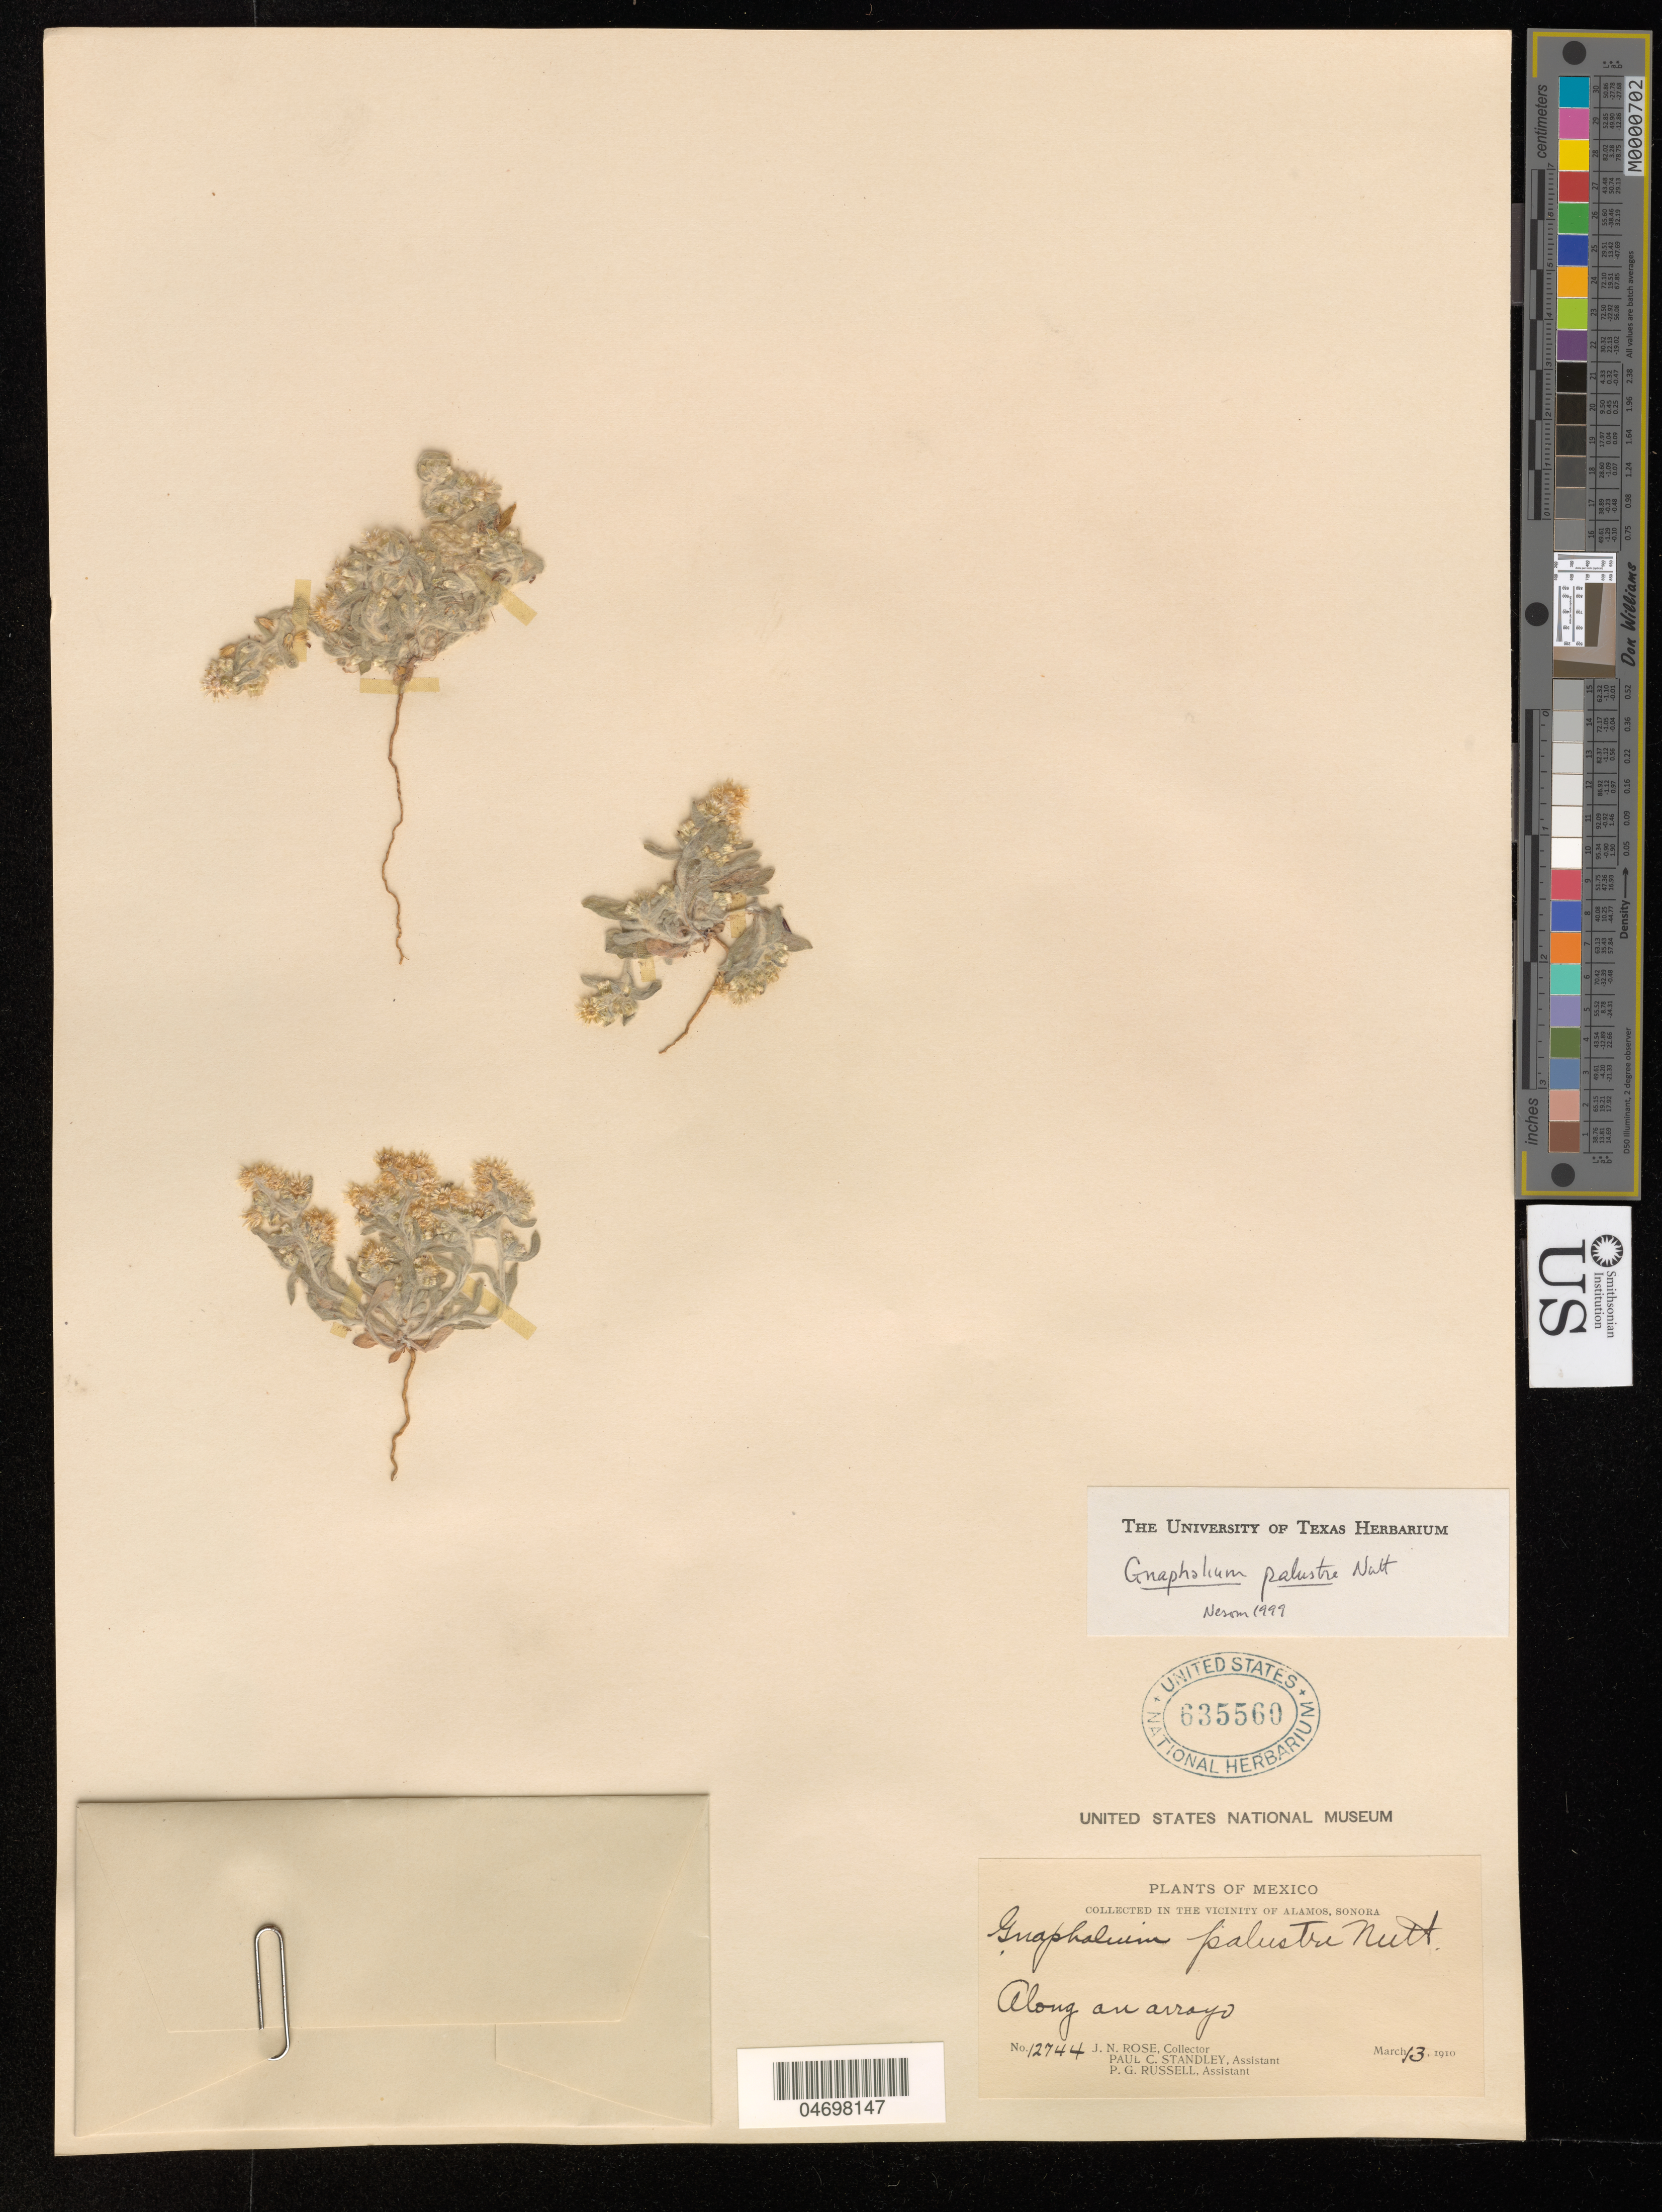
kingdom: Plantae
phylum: Tracheophyta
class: Magnoliopsida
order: Asterales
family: Asteraceae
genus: Gnaphalium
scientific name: Gnaphalium palustre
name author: Nutt.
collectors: L. B. Rose, P. C. Standley & P. G. Russell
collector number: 12744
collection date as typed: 13 Mar 1910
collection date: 1910-03-13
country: México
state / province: Sonora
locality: Vicinity of Alamos.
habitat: along an arroyo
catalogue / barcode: US 635560